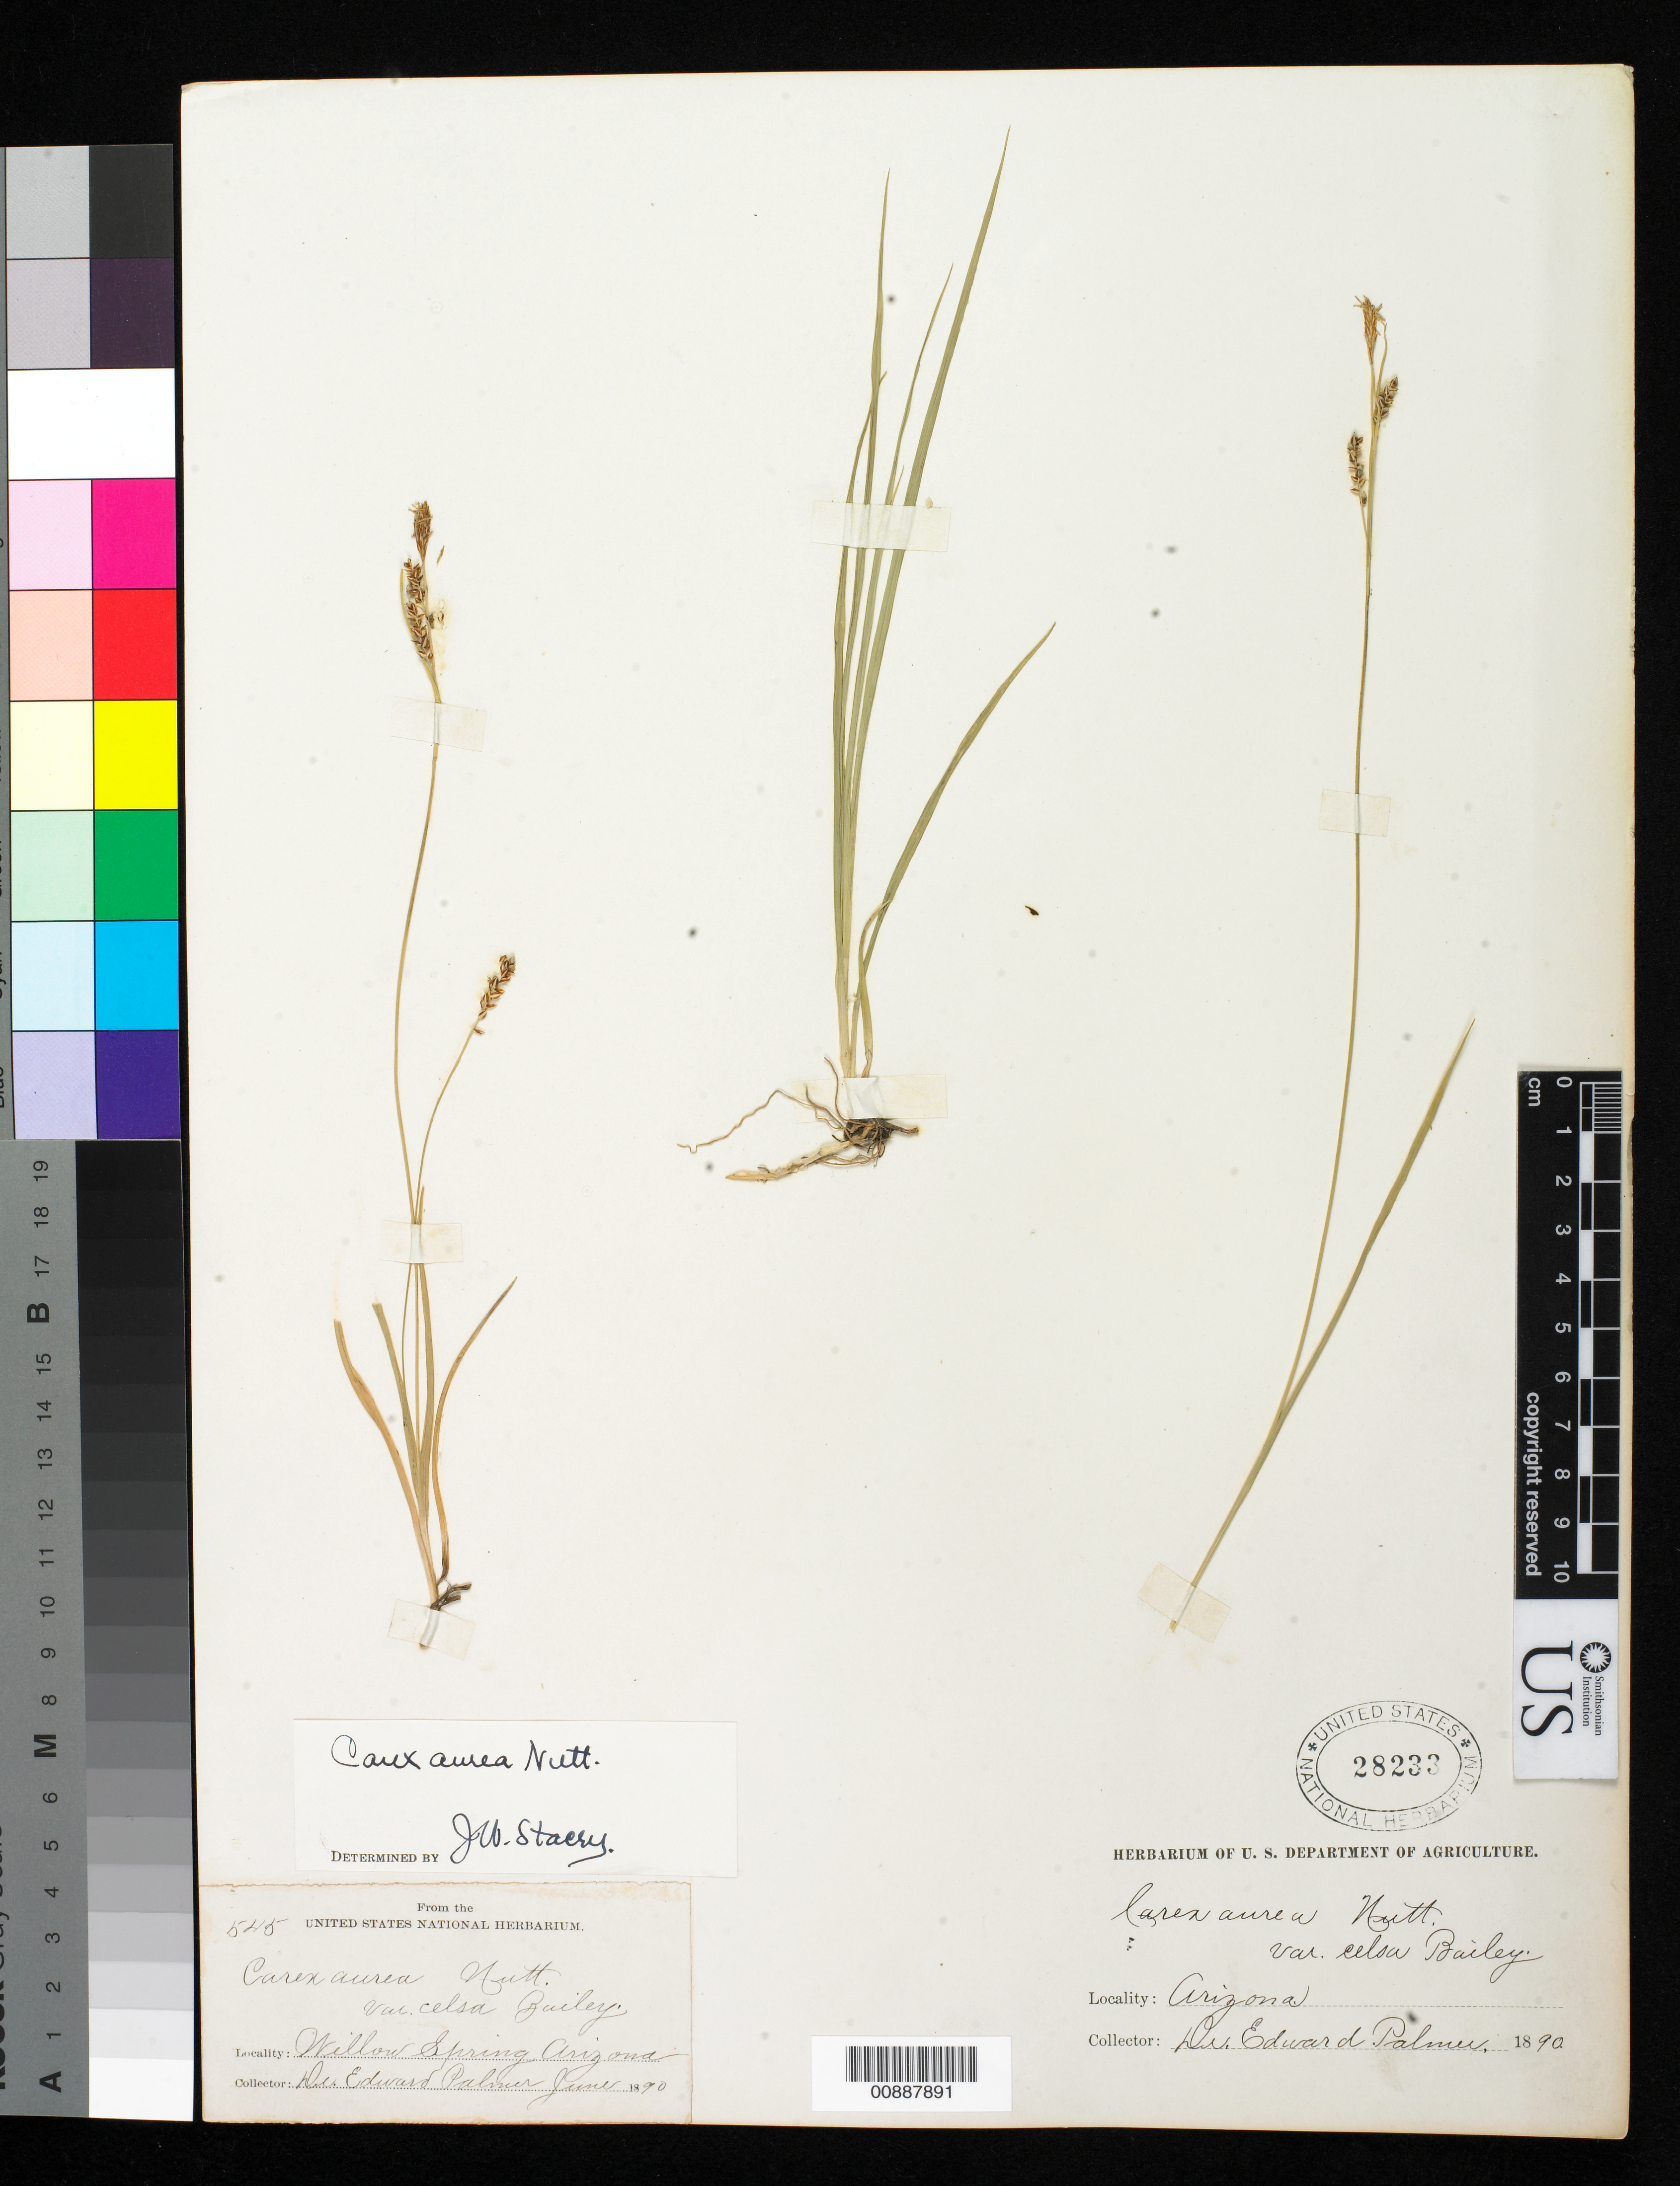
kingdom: Plantae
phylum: Tracheophyta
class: Liliopsida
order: Poales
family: Cyperaceae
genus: Carex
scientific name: Carex aurea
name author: Nutt.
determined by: Stacey, J. W.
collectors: E. Palmer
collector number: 545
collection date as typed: Jun 1890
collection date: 1890-06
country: United States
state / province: Arizona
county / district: Coconino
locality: Willow Spring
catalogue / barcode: US 28233